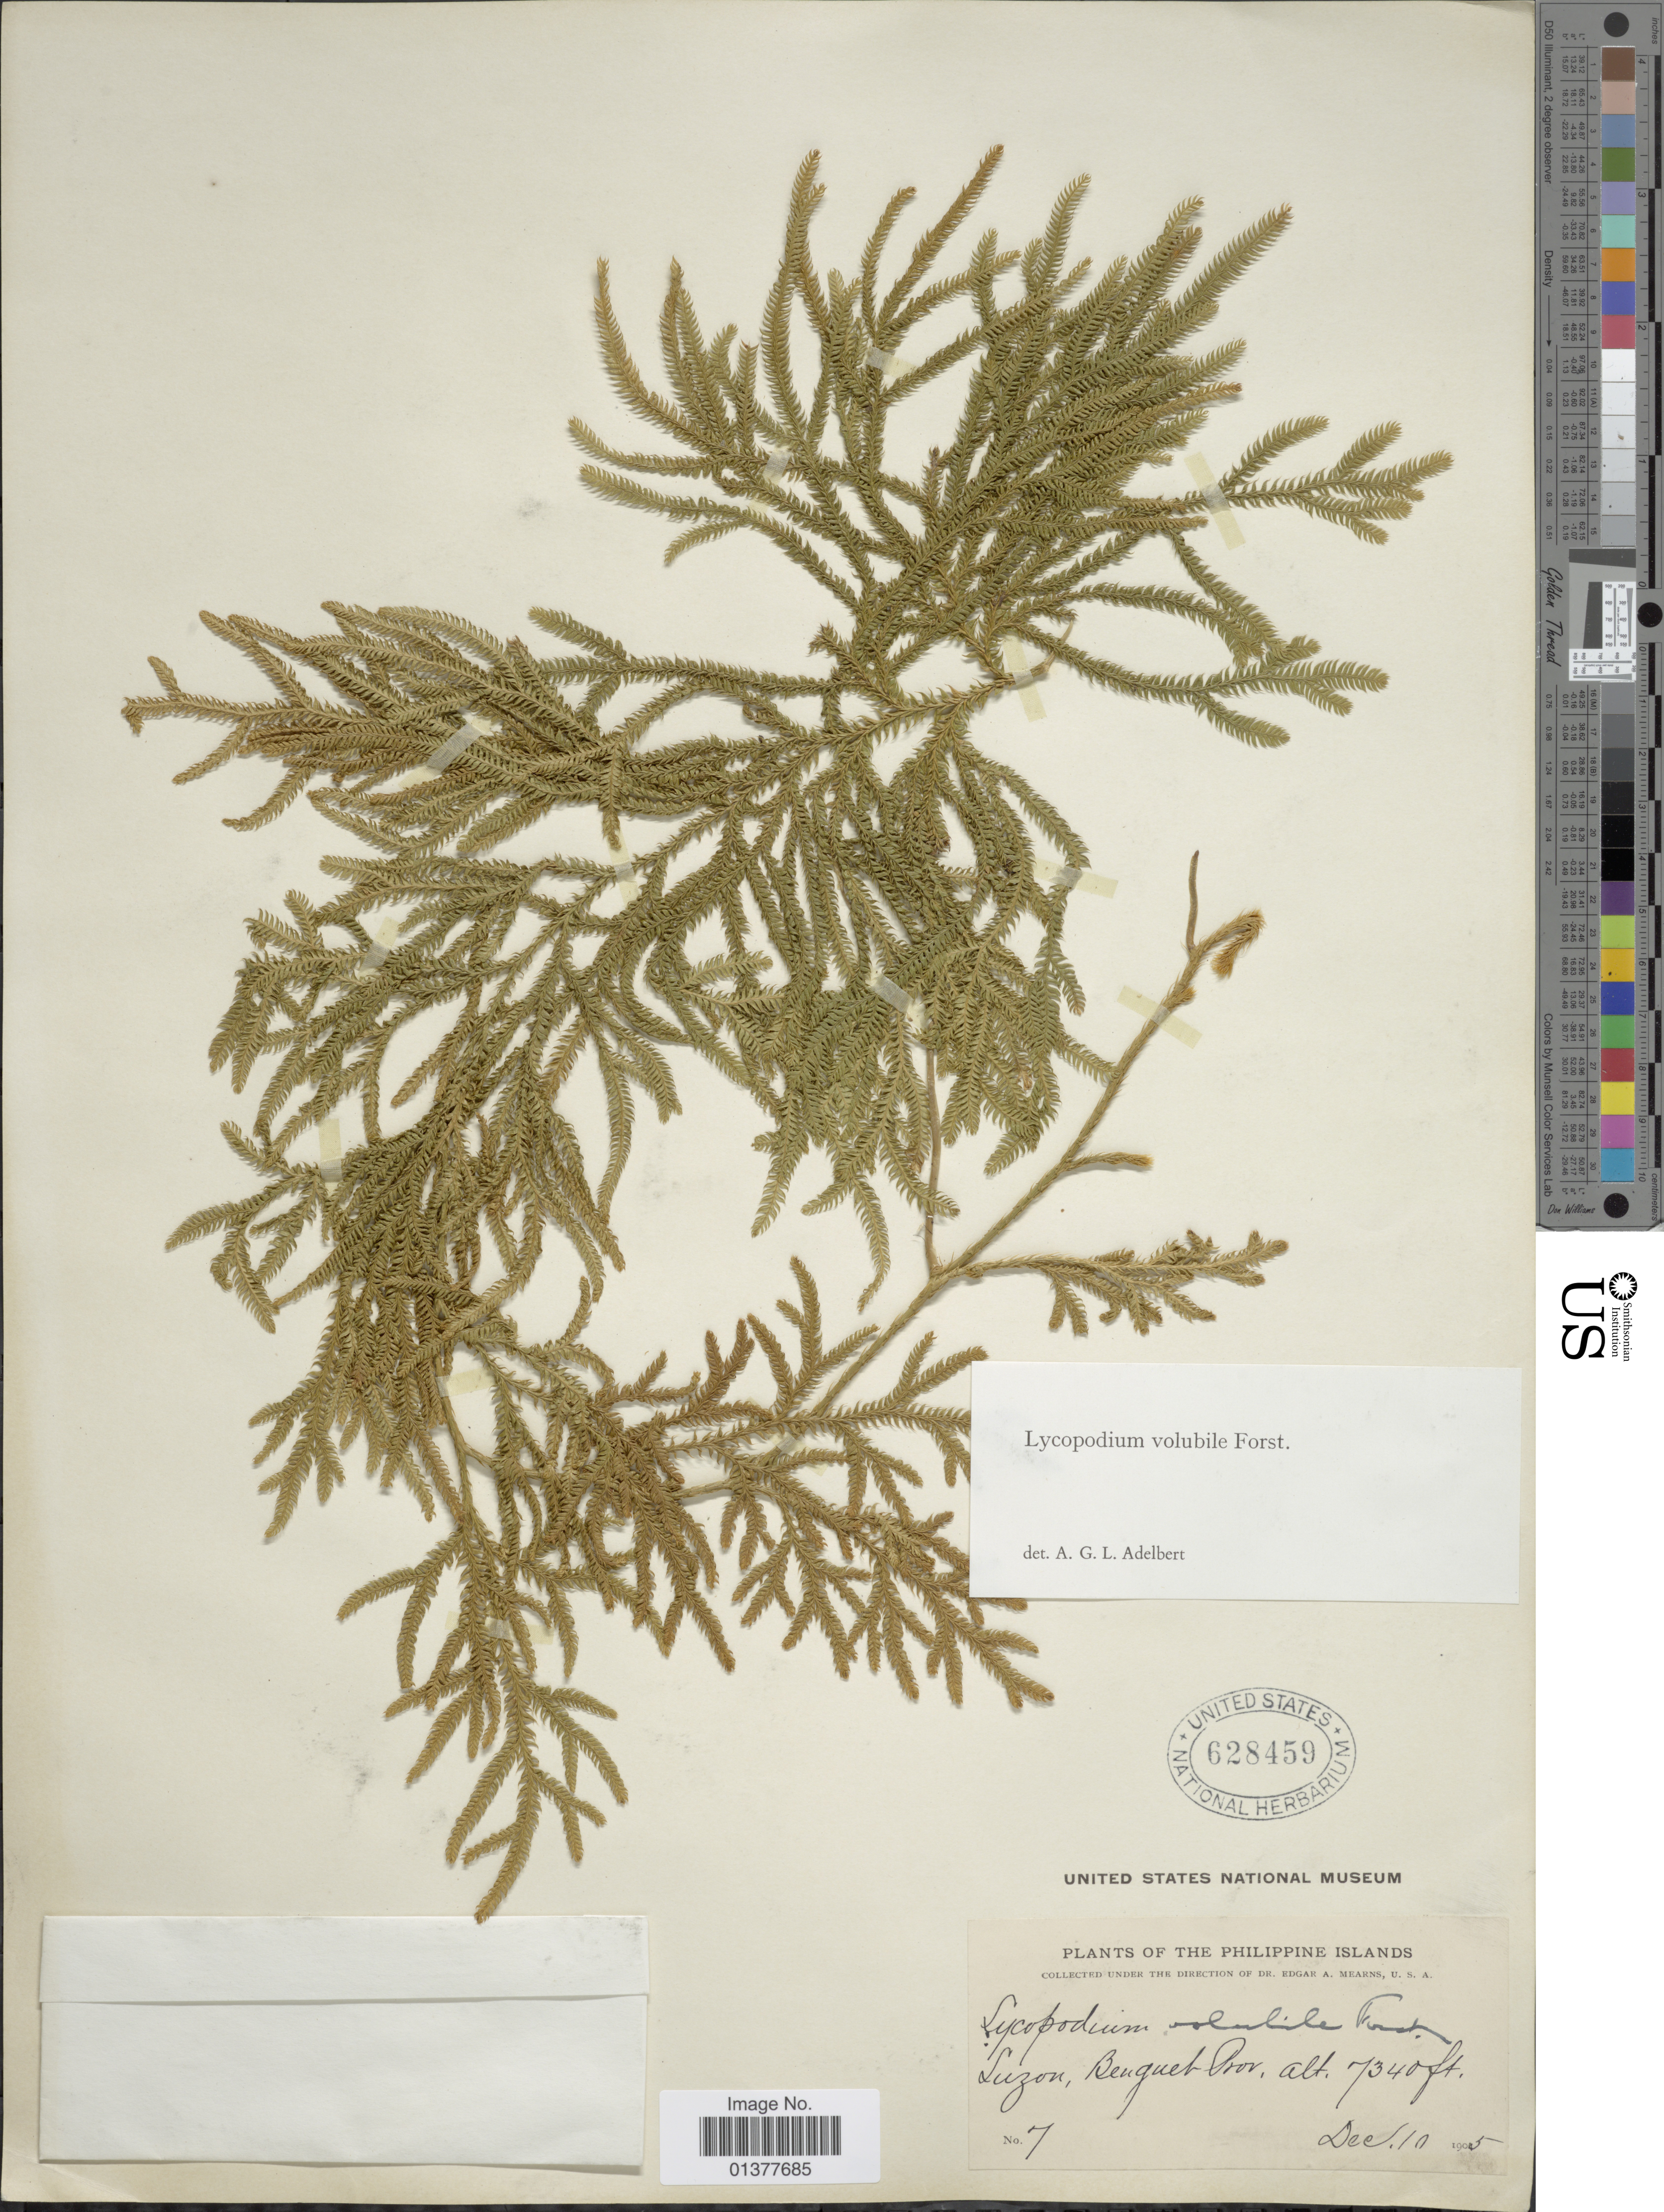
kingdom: Plantae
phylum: Tracheophyta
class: Lycopodiopsida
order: Lycopodiales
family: Lycopodiaceae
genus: Pseudodiphasium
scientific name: Pseudodiphasium volubile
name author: (G. Forst.) Holub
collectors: E. A. Mearns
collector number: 7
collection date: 1905-12-10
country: Philippines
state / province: Central Luzon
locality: Benguet Prov.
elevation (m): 2237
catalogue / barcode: US 628459